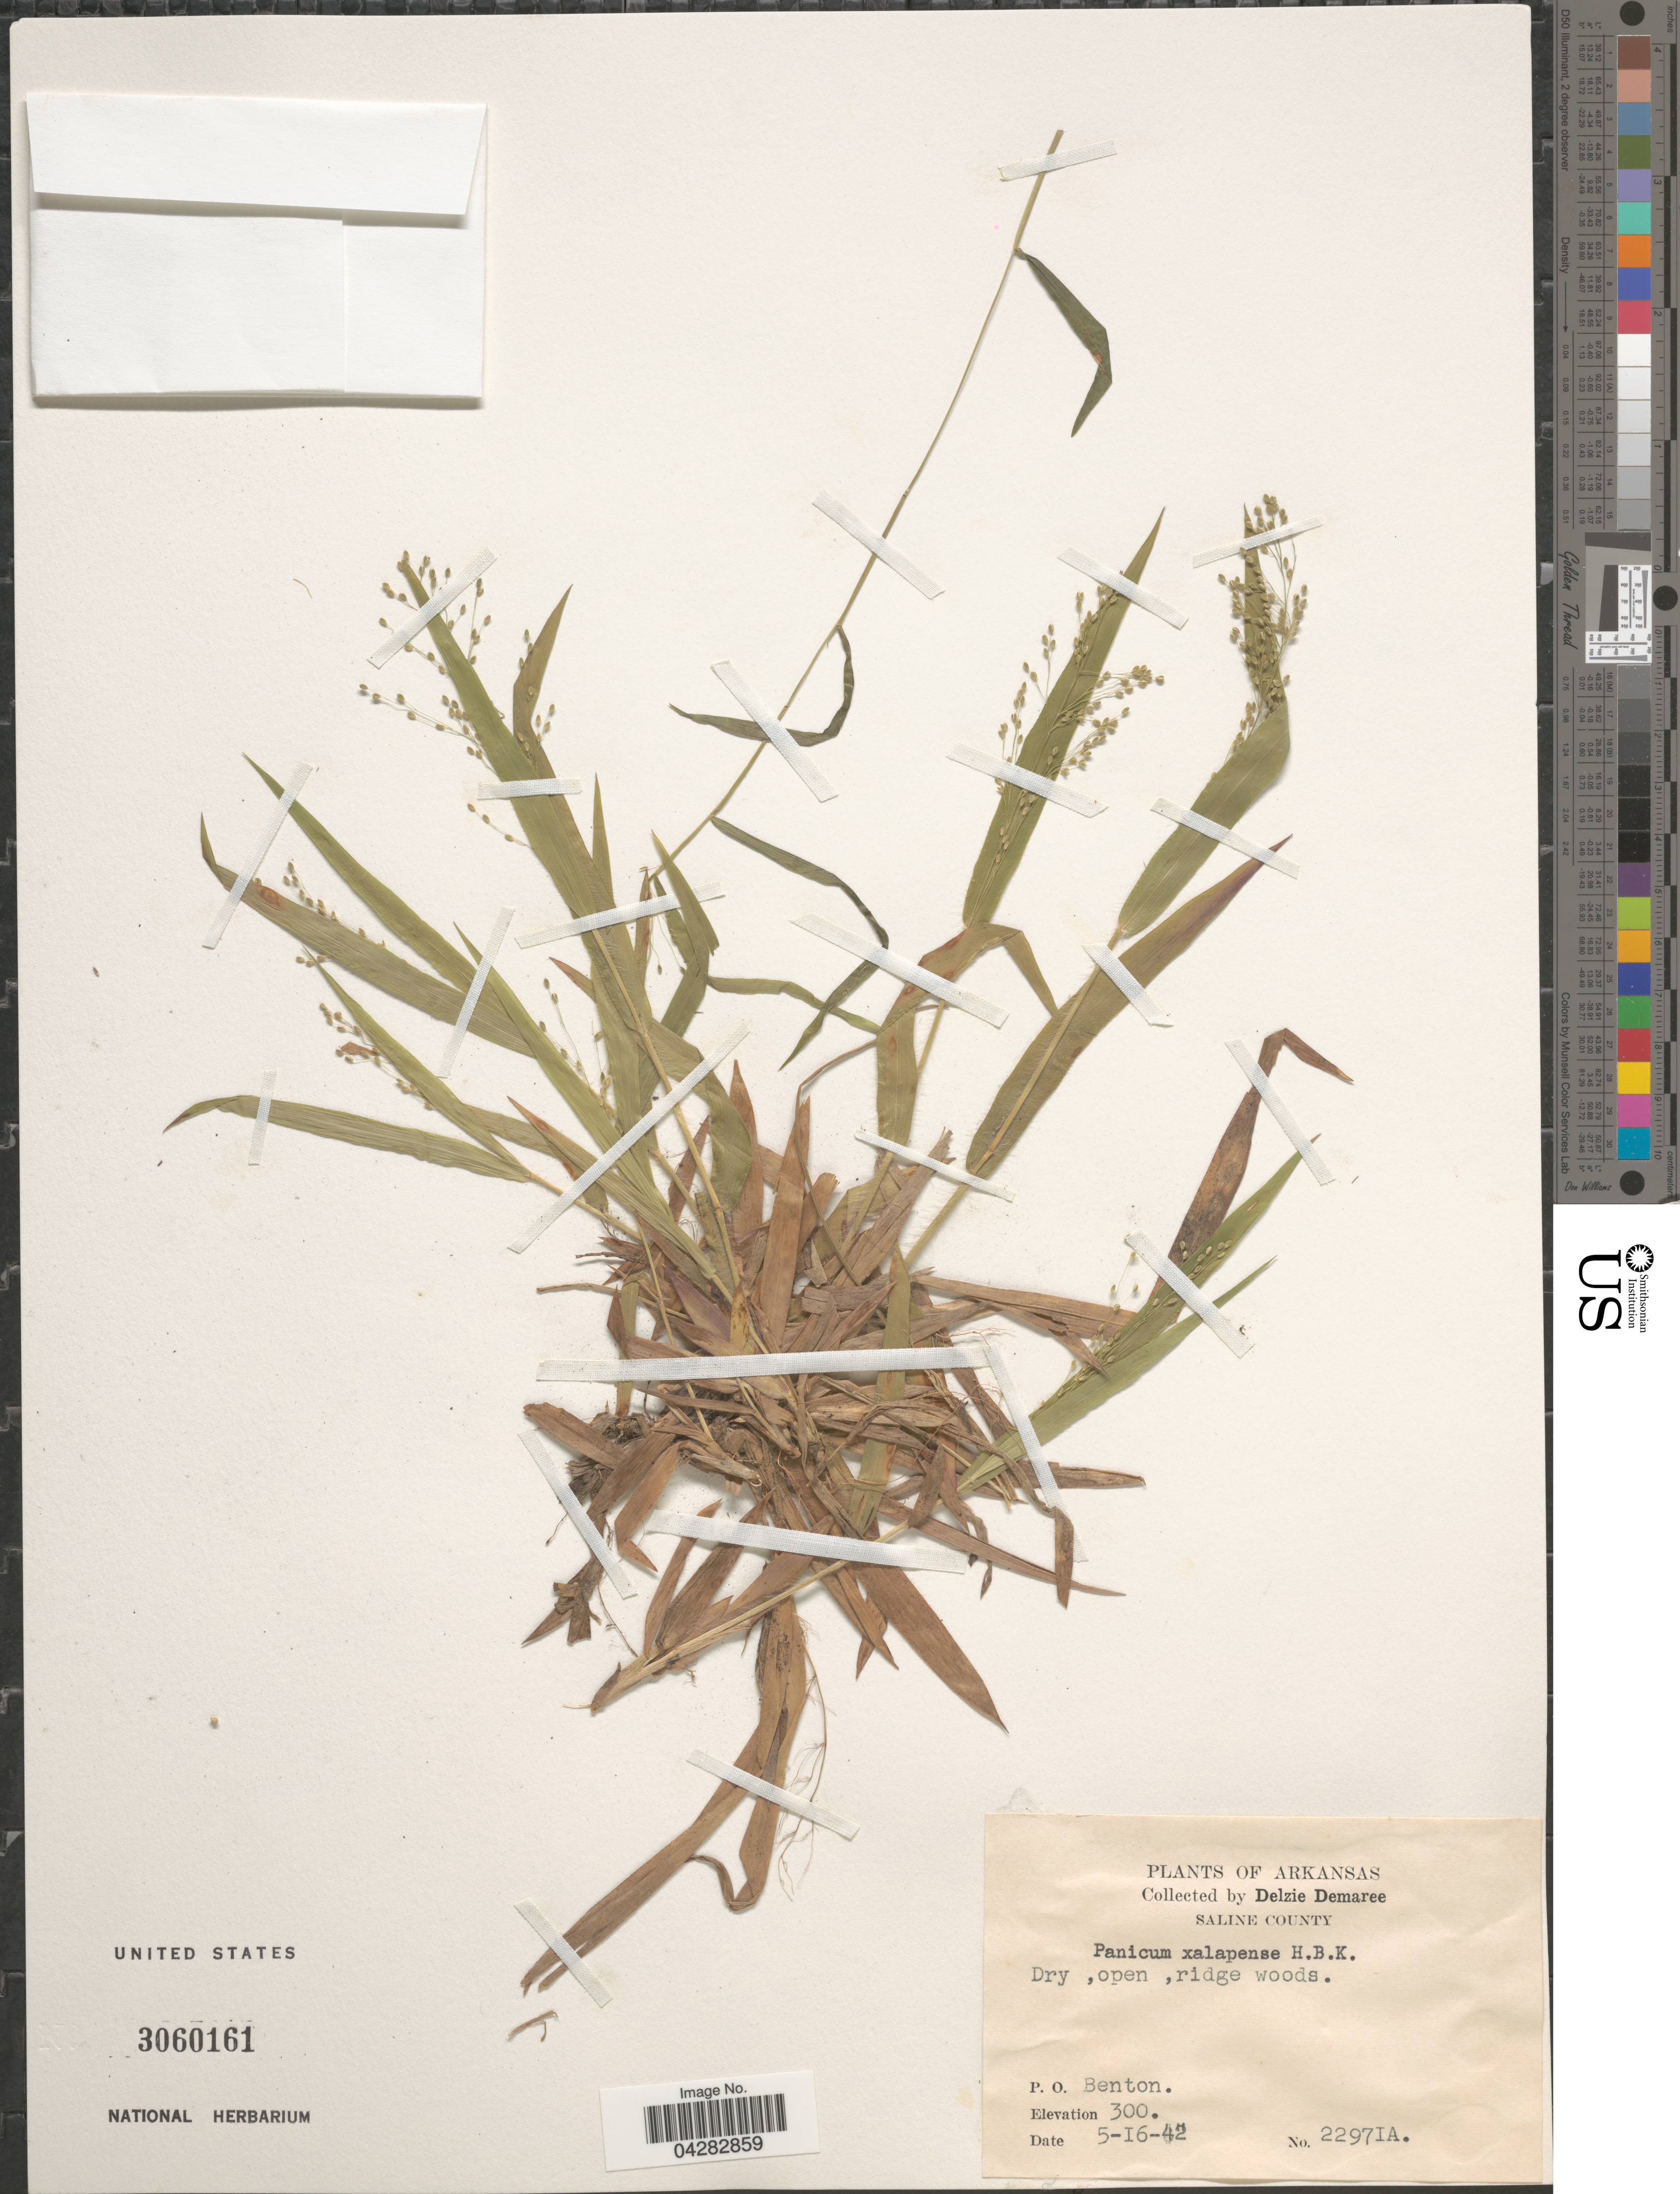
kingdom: Plantae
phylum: Tracheophyta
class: Liliopsida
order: Poales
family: Poaceae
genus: Dichanthelium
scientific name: Dichanthelium laxiflorum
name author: (Lam.) Gould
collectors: D. Demaree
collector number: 22971A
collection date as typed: Transcribed d/m/y: 16/5/42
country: United States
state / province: Arkansas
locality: Saline County. P. O. Benton.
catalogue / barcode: US 3060161